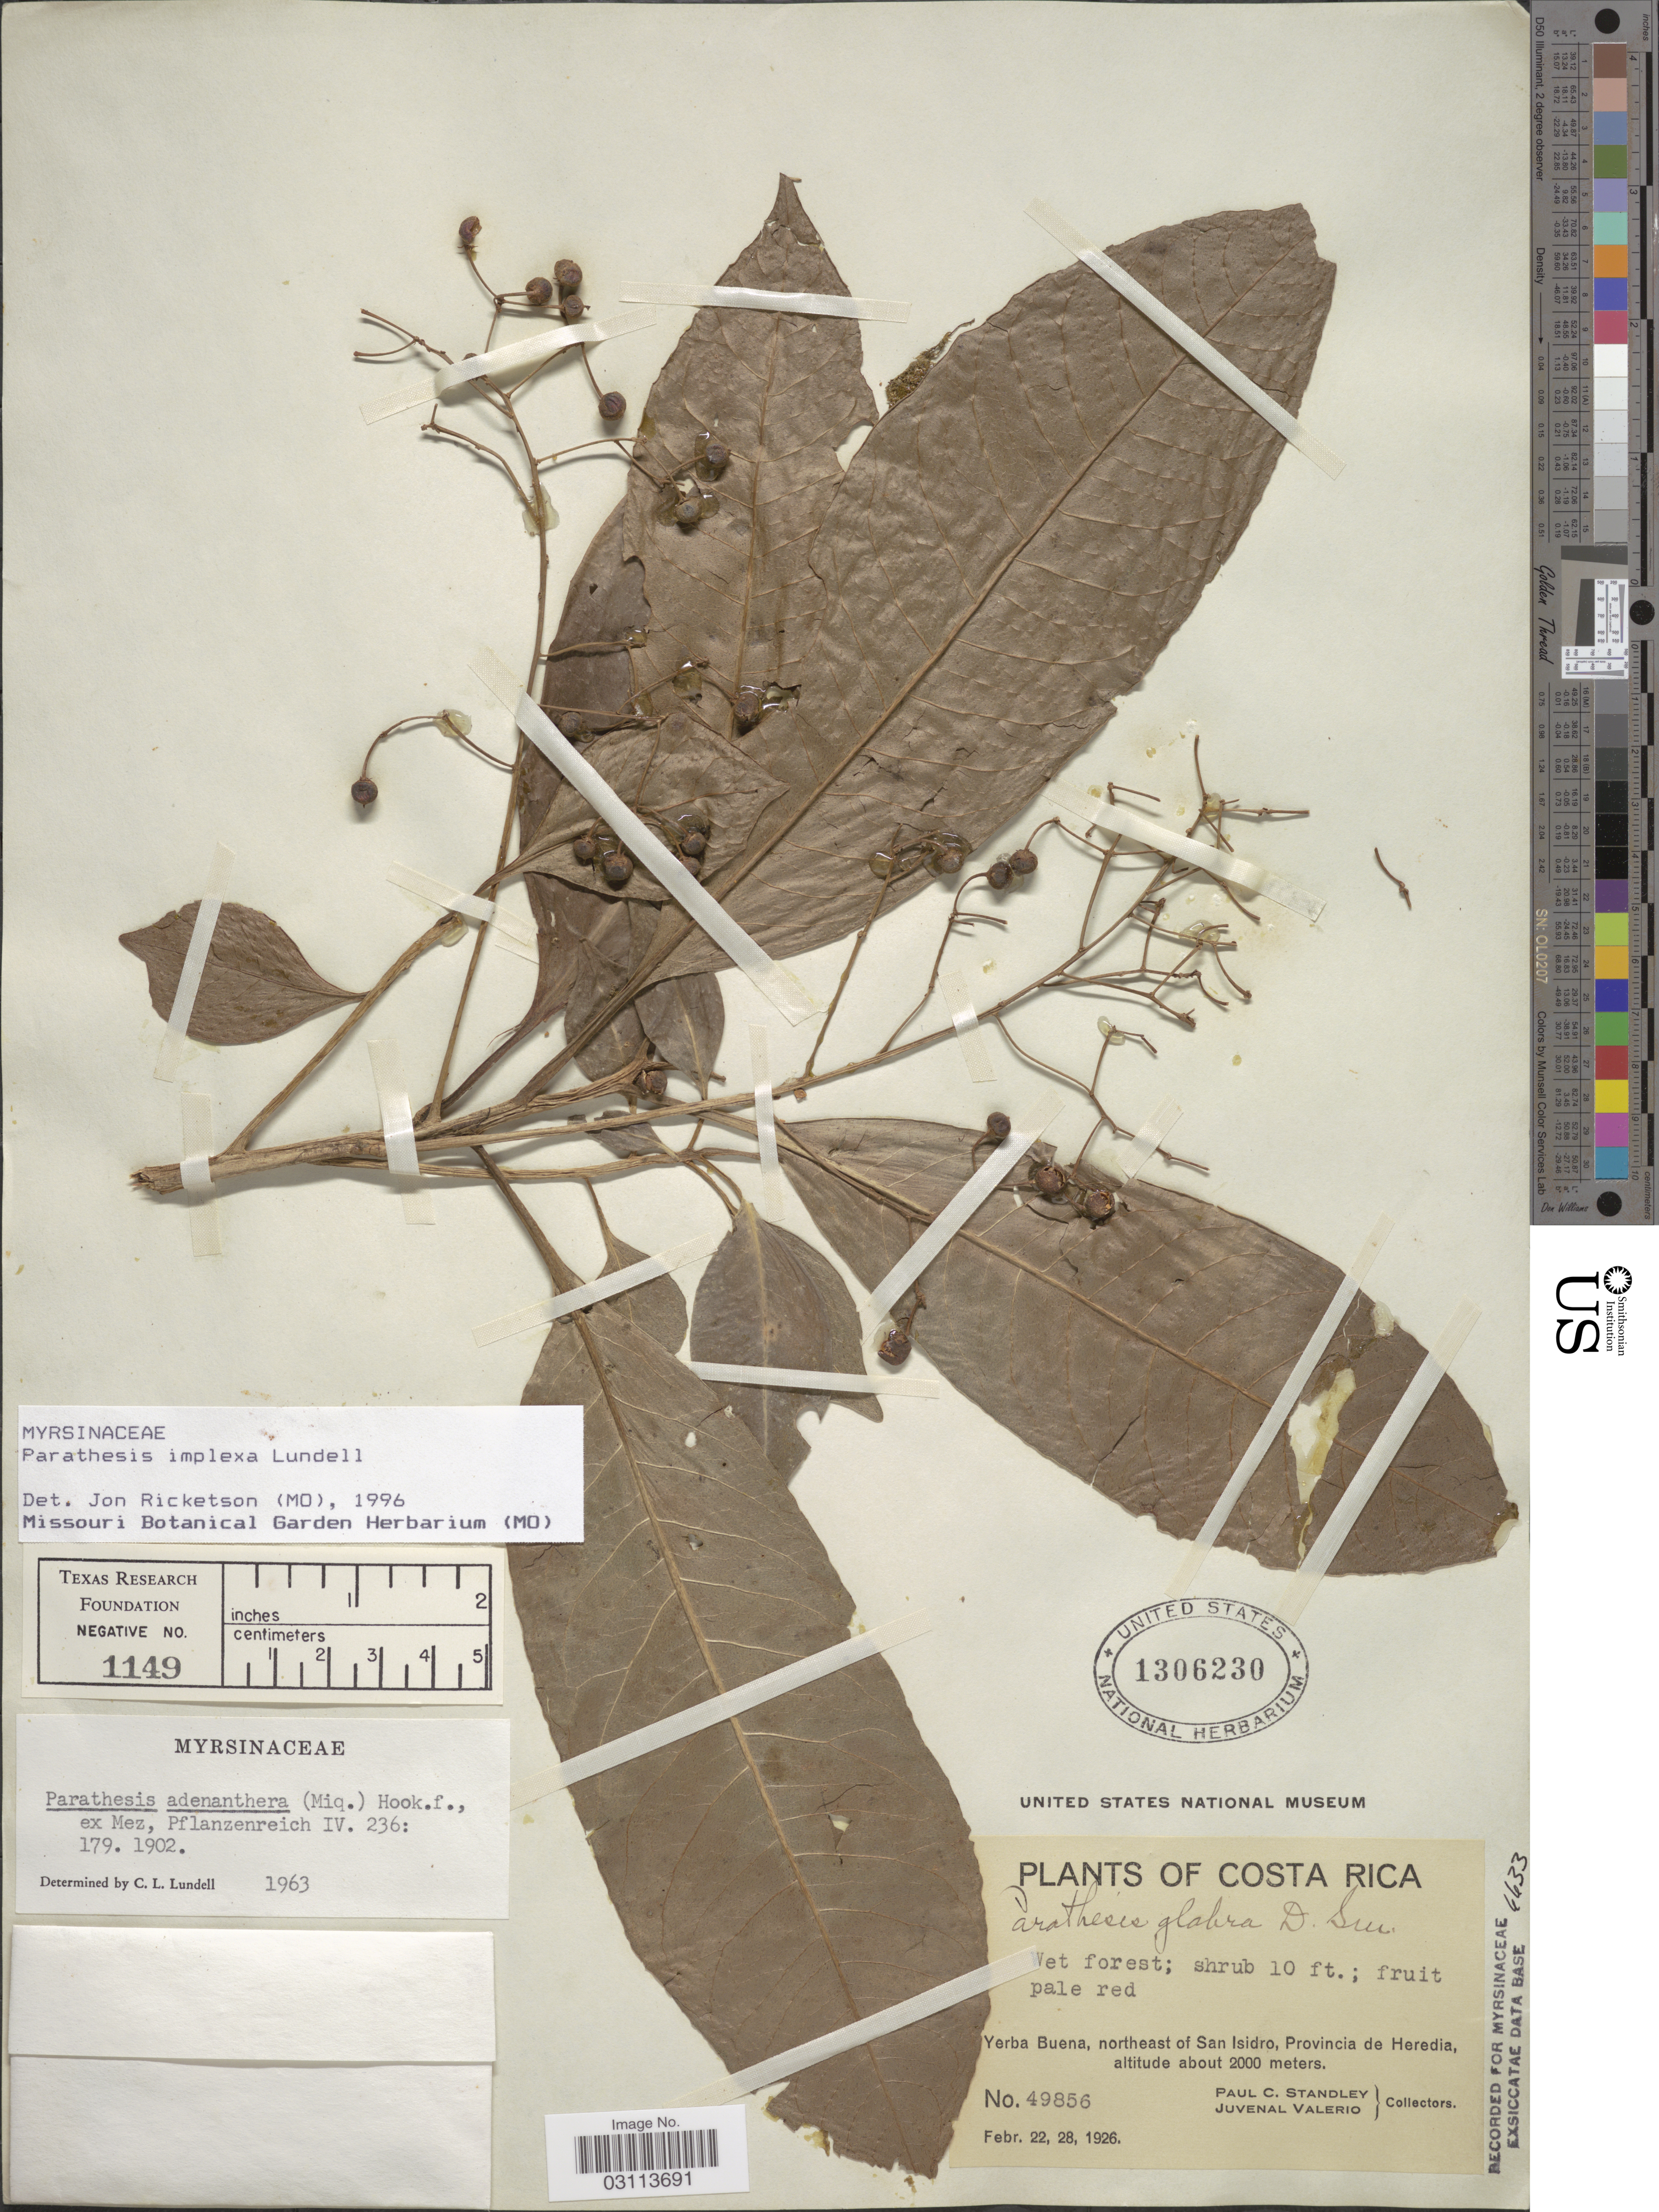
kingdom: Plantae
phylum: Tracheophyta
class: Magnoliopsida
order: Ericales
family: Primulaceae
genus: Parathesis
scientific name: Parathesis implexa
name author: Lundell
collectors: P. C. Standley & J. Valerio R.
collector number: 49856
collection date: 1926-02-22/1926-02-28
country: Costa Rica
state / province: Heredia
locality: Yerba Buena, northeast of San Isidro.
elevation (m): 2000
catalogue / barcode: US 1306230